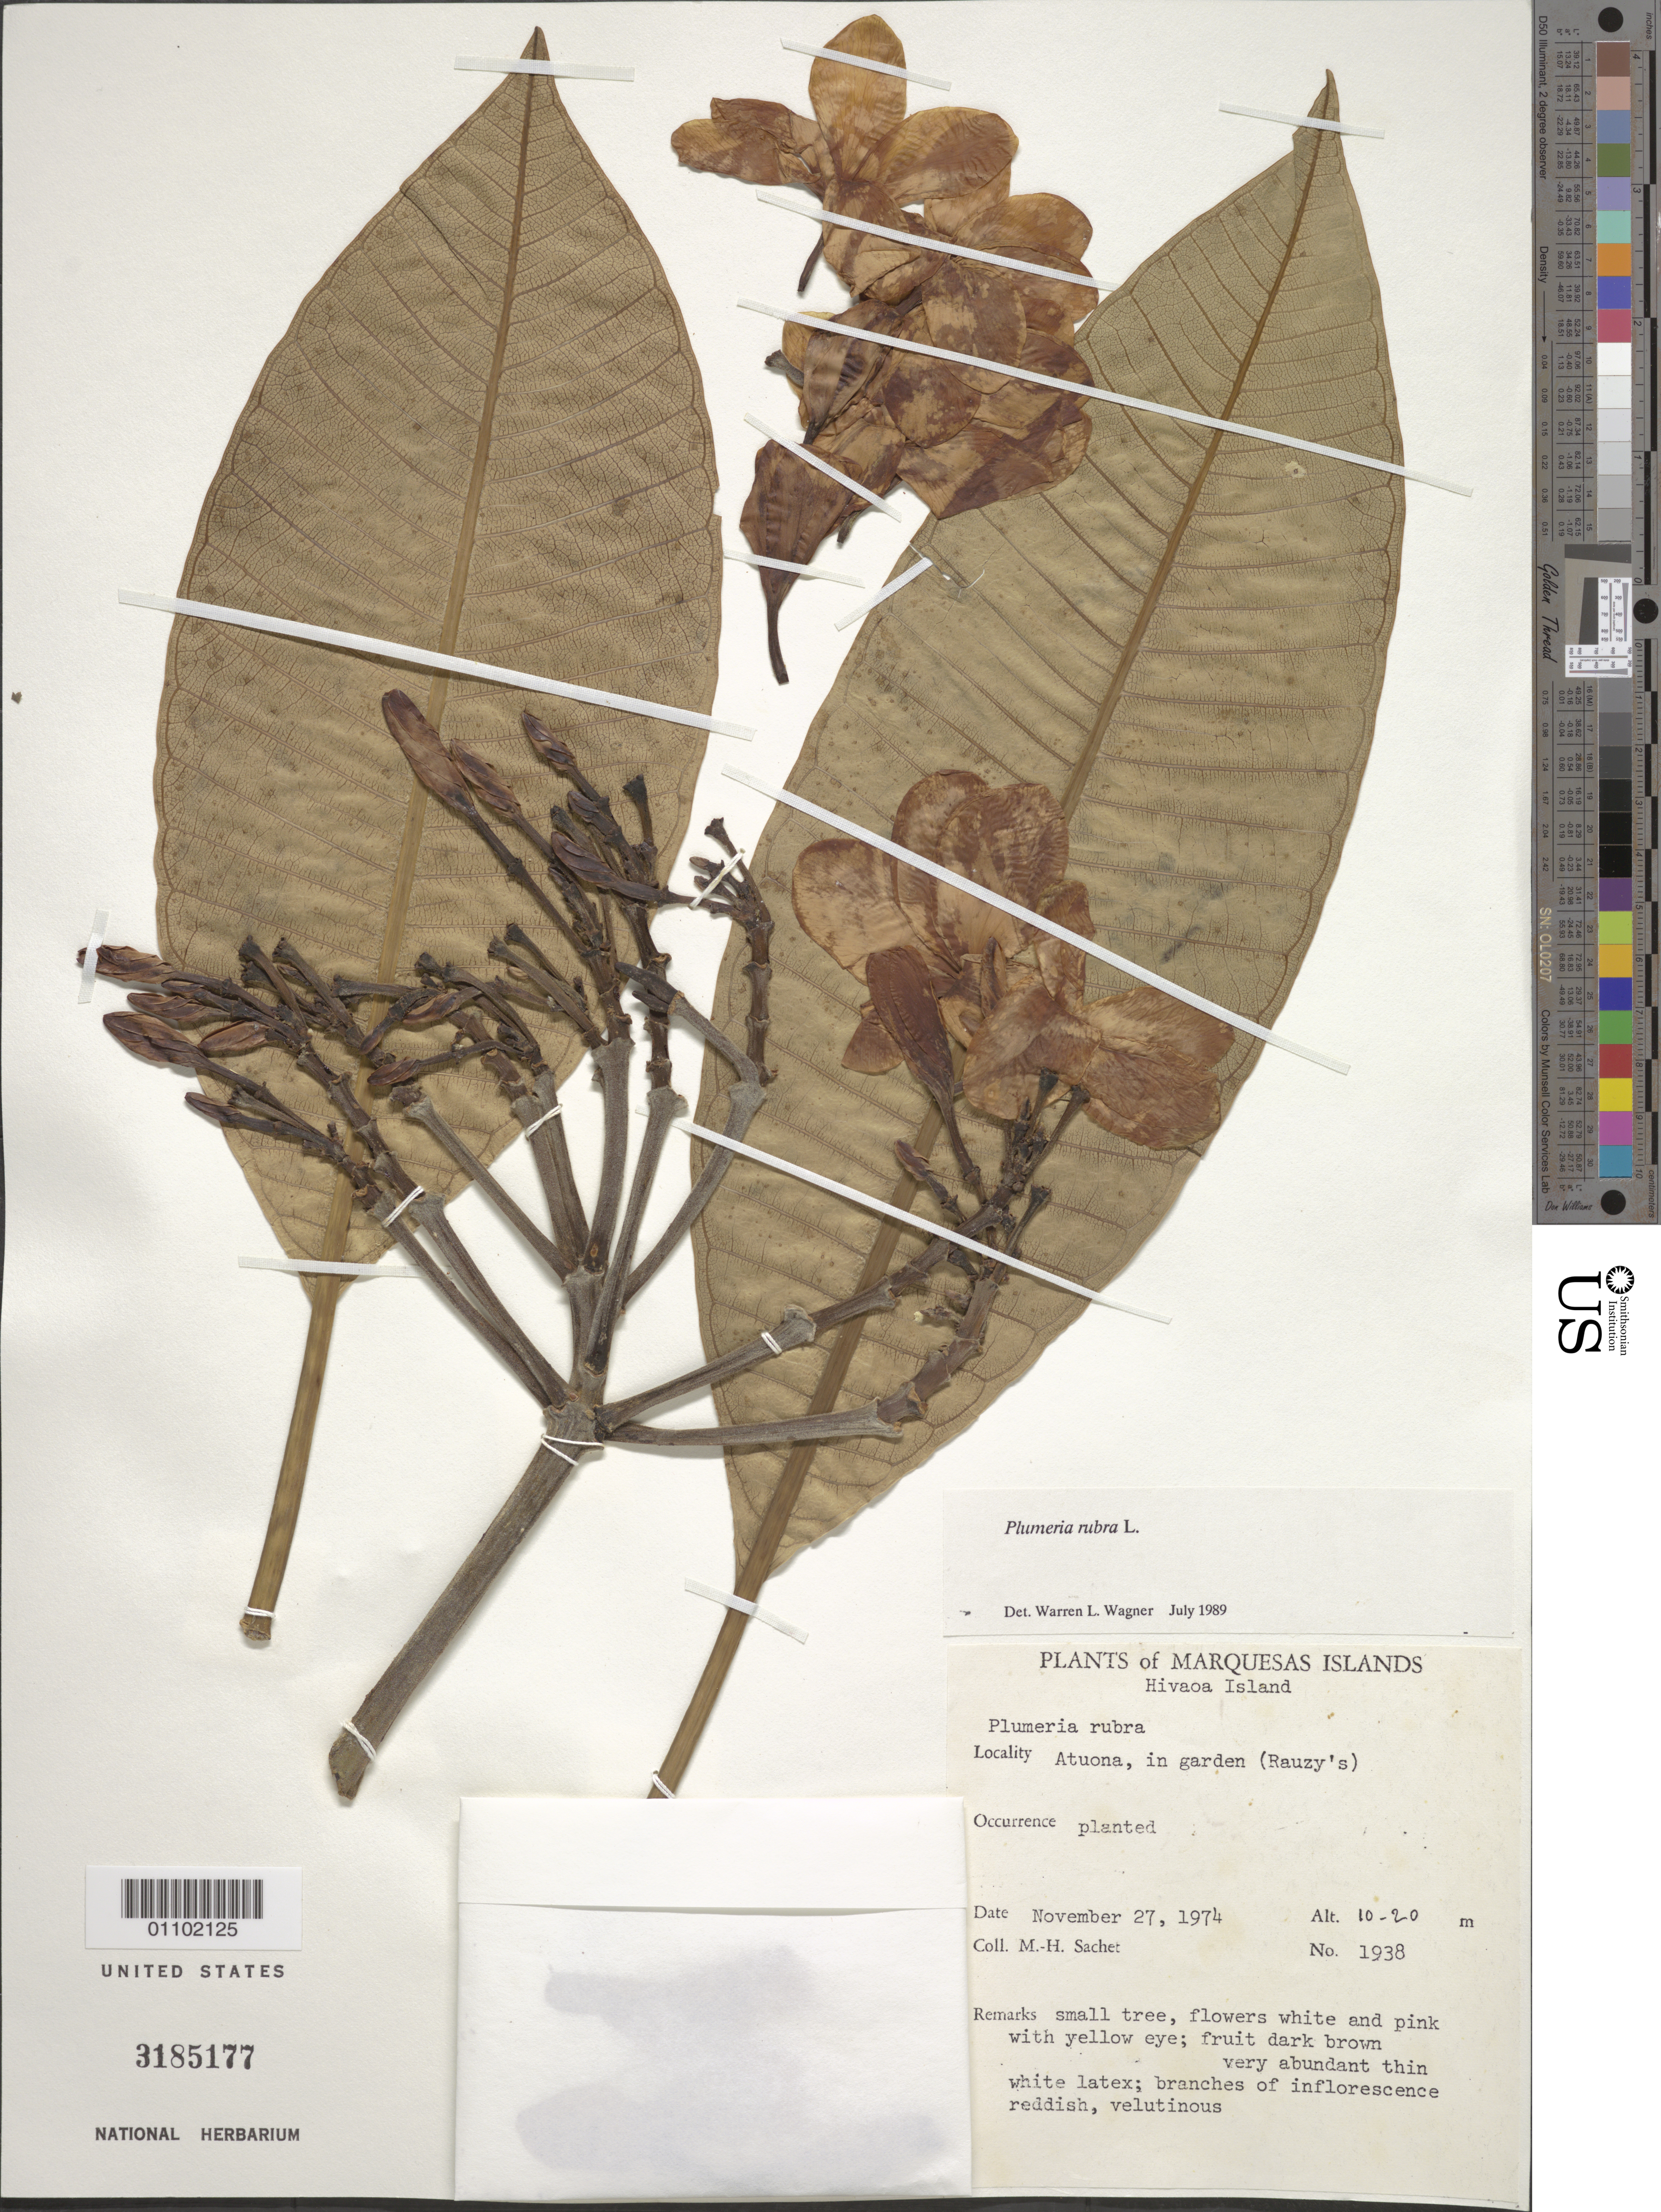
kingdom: Plantae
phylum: Tracheophyta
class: Magnoliopsida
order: Gentianales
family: Apocynaceae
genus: Plumeria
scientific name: Plumeria rubra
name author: L.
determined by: Wagner, W. L., (BOT), Smithsonian Institution - National Museum of Natural History (UNITED STATES)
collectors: M.-H. Sachet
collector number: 1938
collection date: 1974-11-27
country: French Polynesia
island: Hiva Oa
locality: Atuona, in garden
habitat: Planted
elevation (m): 10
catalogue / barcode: US 3185177